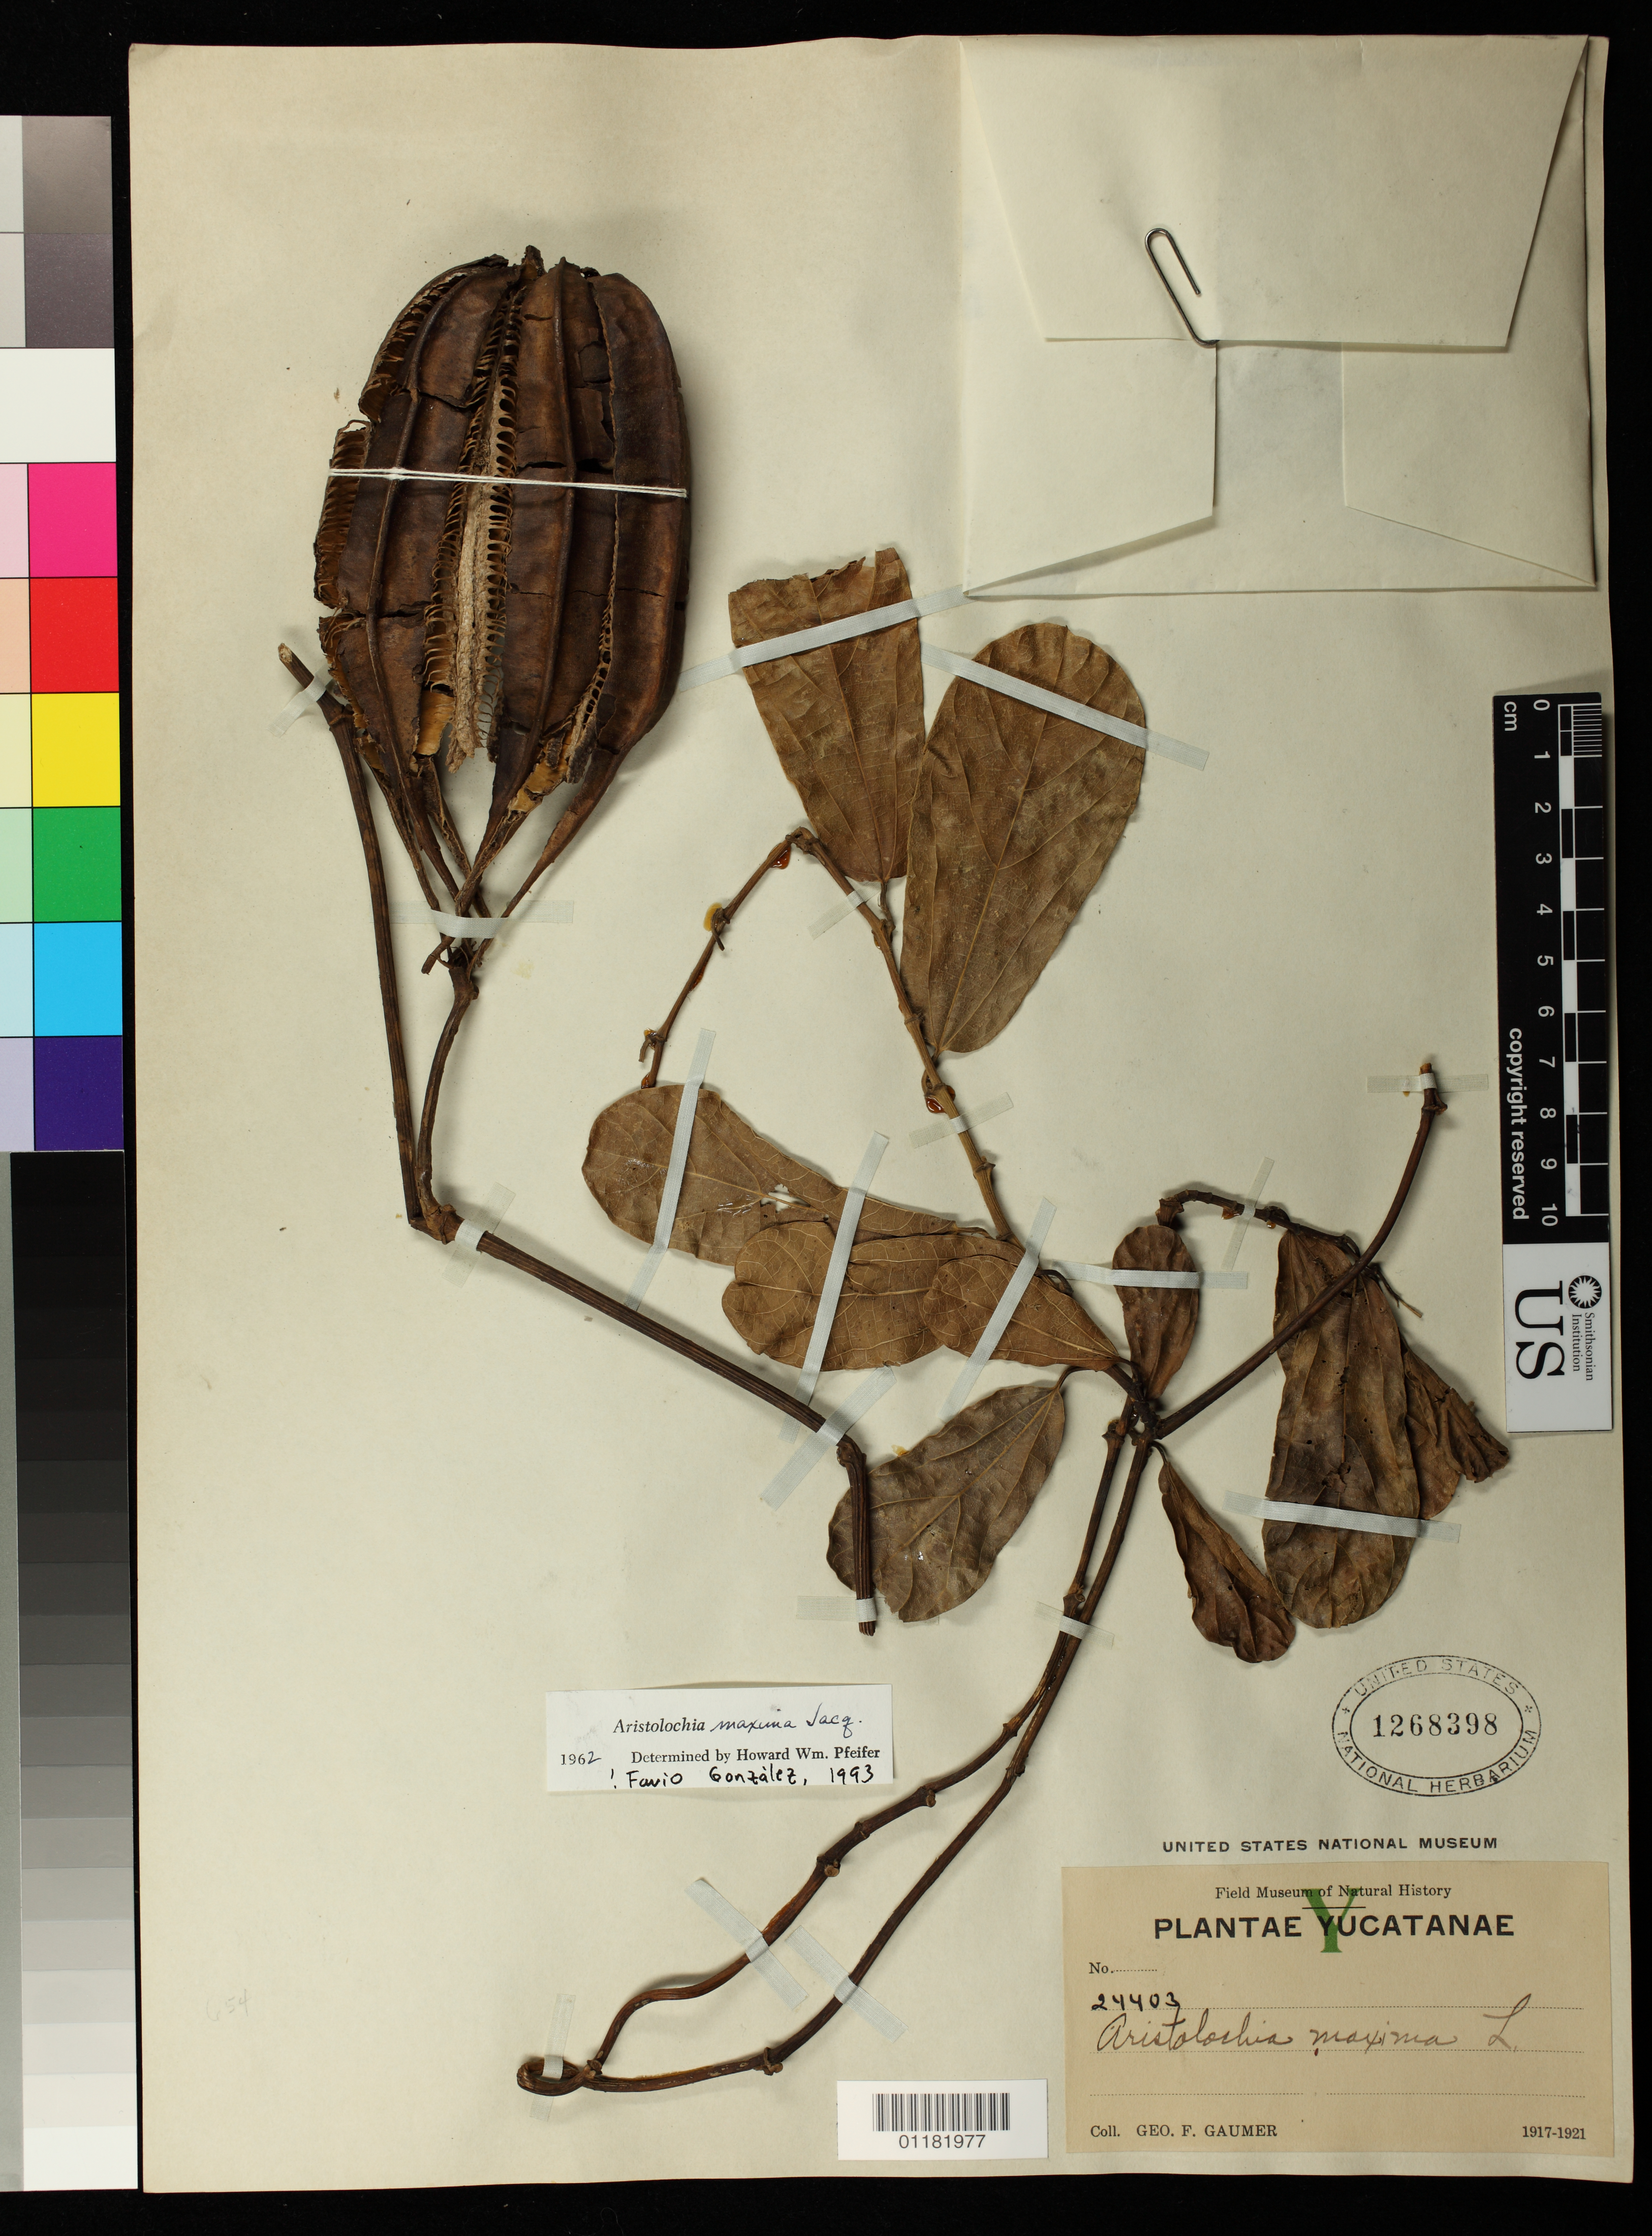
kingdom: Plantae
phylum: Tracheophyta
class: Magnoliopsida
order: Piperales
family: Aristolochiaceae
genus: Aristolochia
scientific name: Aristolochia maxima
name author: Jacq.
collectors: G. F. Gaumer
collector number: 24403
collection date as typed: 1917 to -- --- 1921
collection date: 1917/1921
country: Mexico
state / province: Yucatán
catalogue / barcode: US 1268398